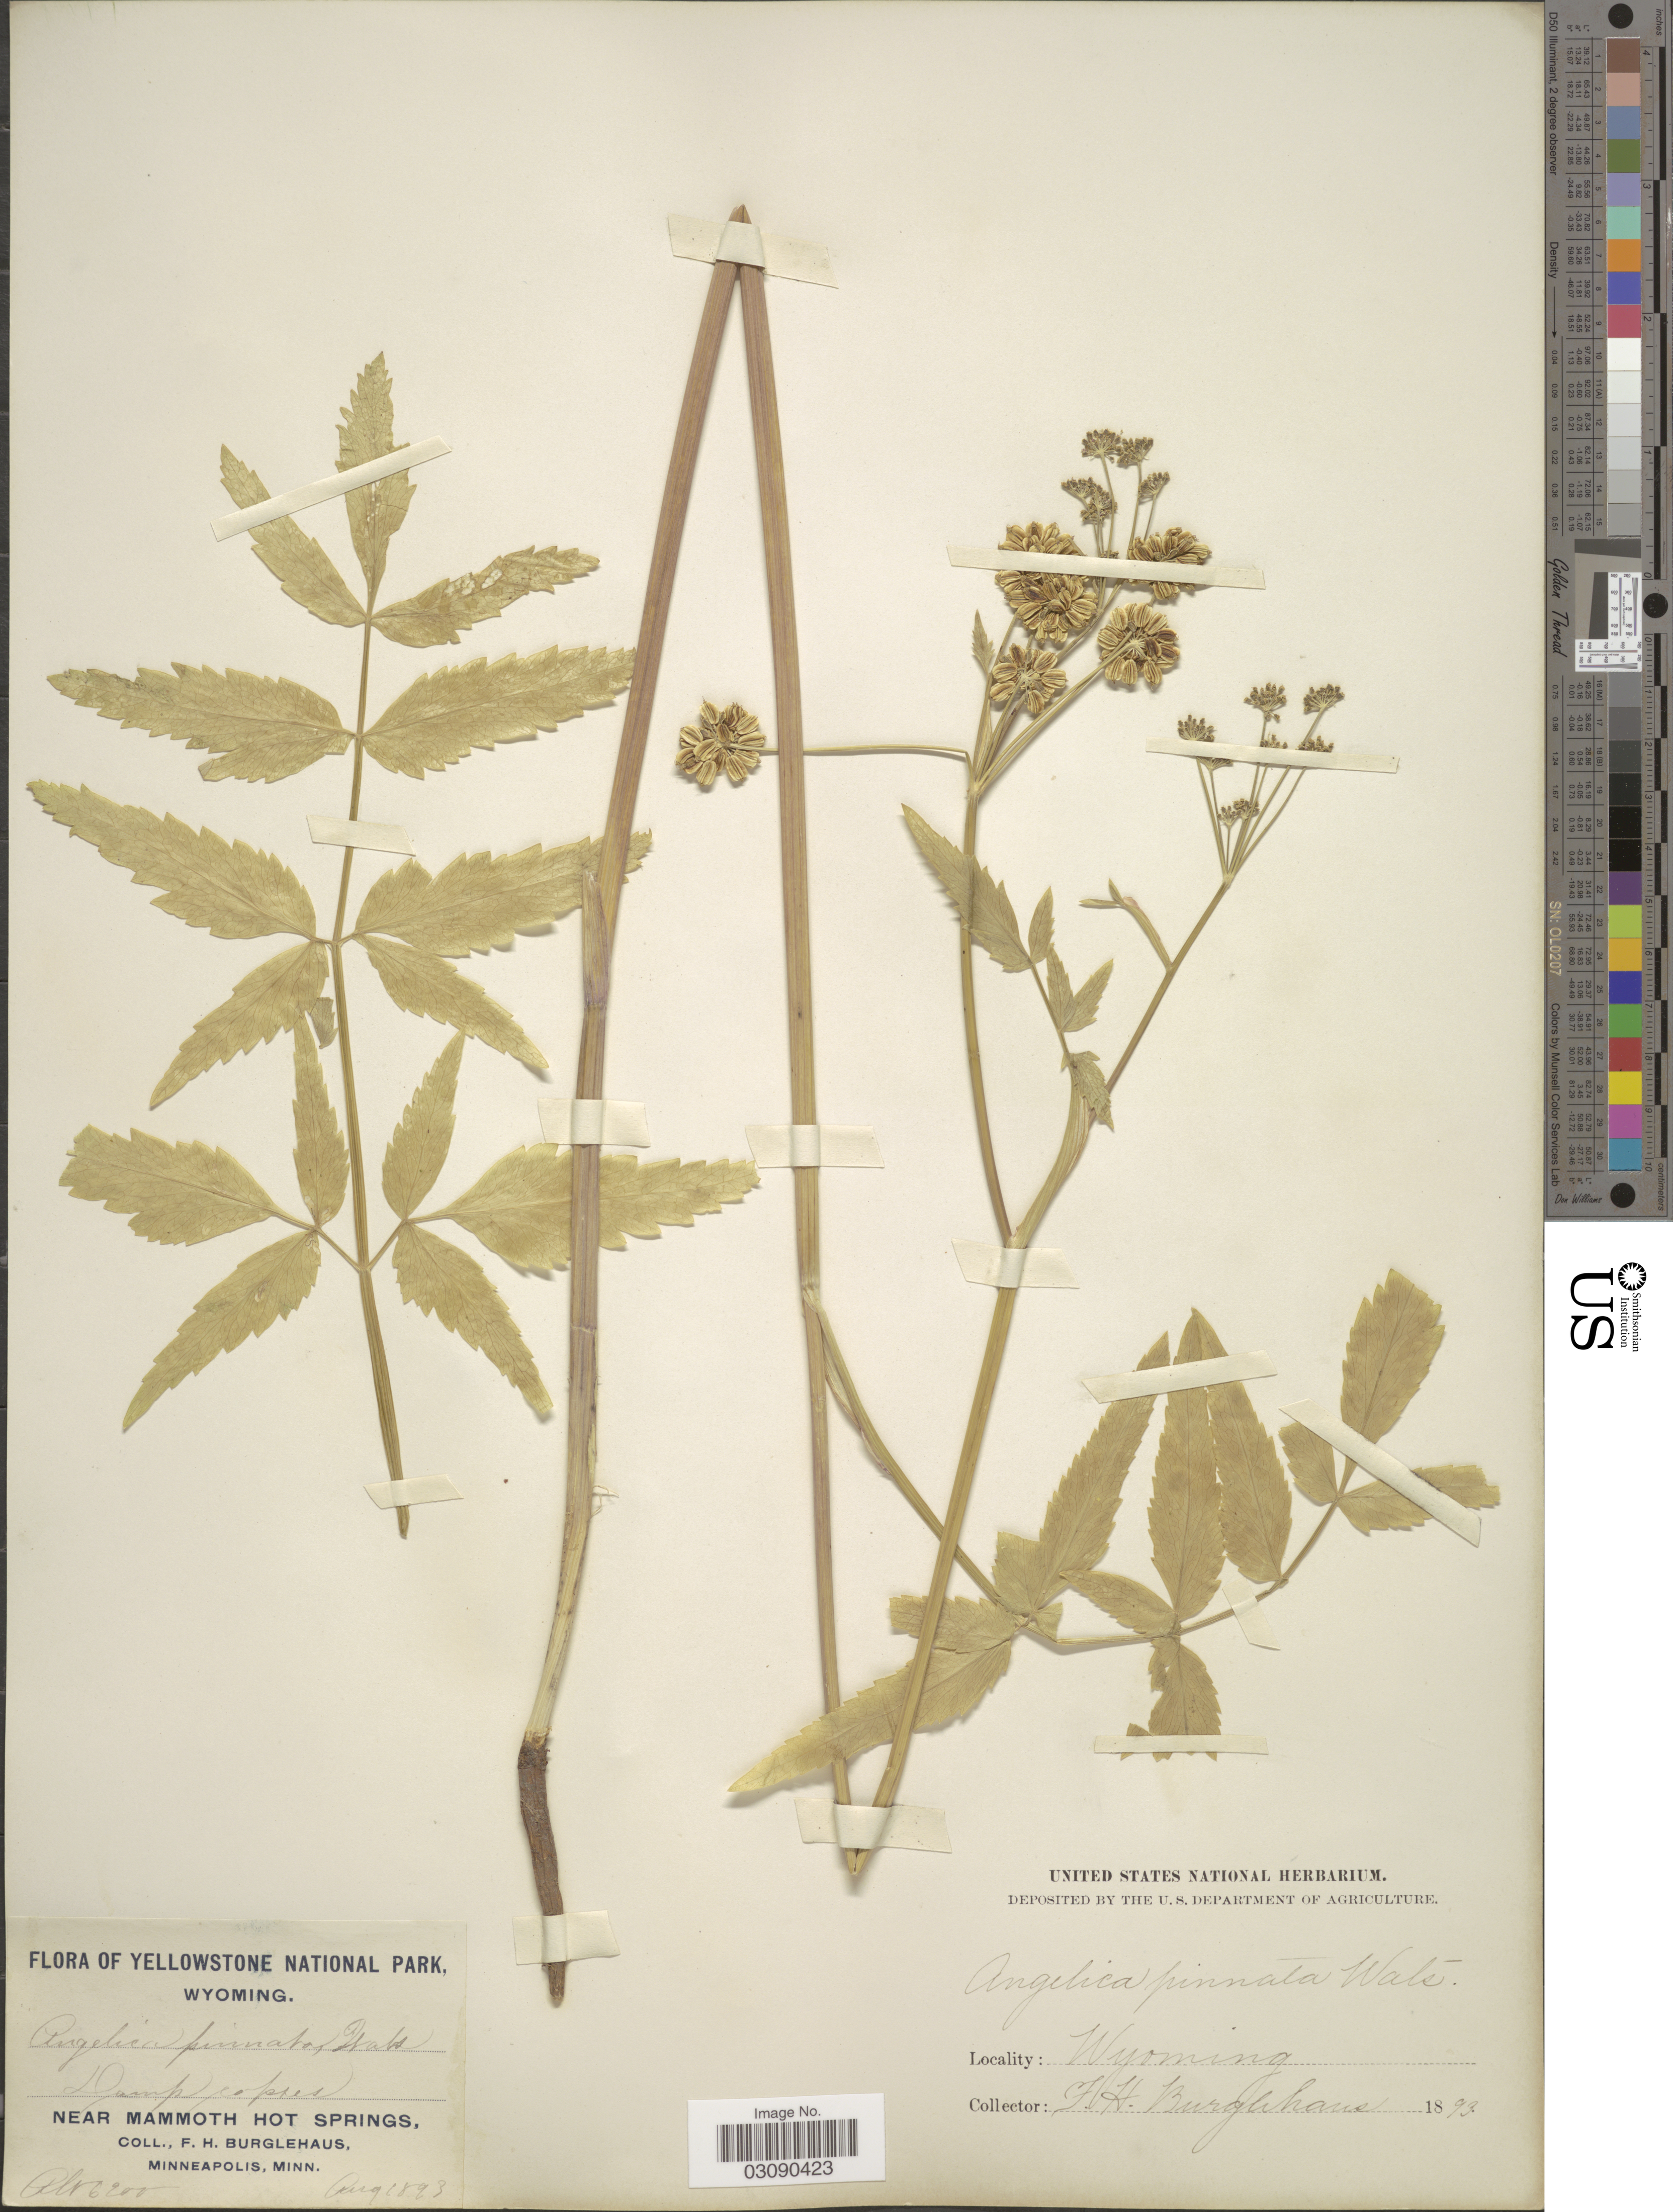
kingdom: Plantae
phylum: Tracheophyta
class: Magnoliopsida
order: Apiales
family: Apiaceae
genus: Angelica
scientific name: Angelica pinnata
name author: S. Watson in C. King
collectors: F. Burglehaus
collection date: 1893-08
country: United States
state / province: Wyoming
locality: The Yellowstone National Park, Near Mammoth Hot Springs.